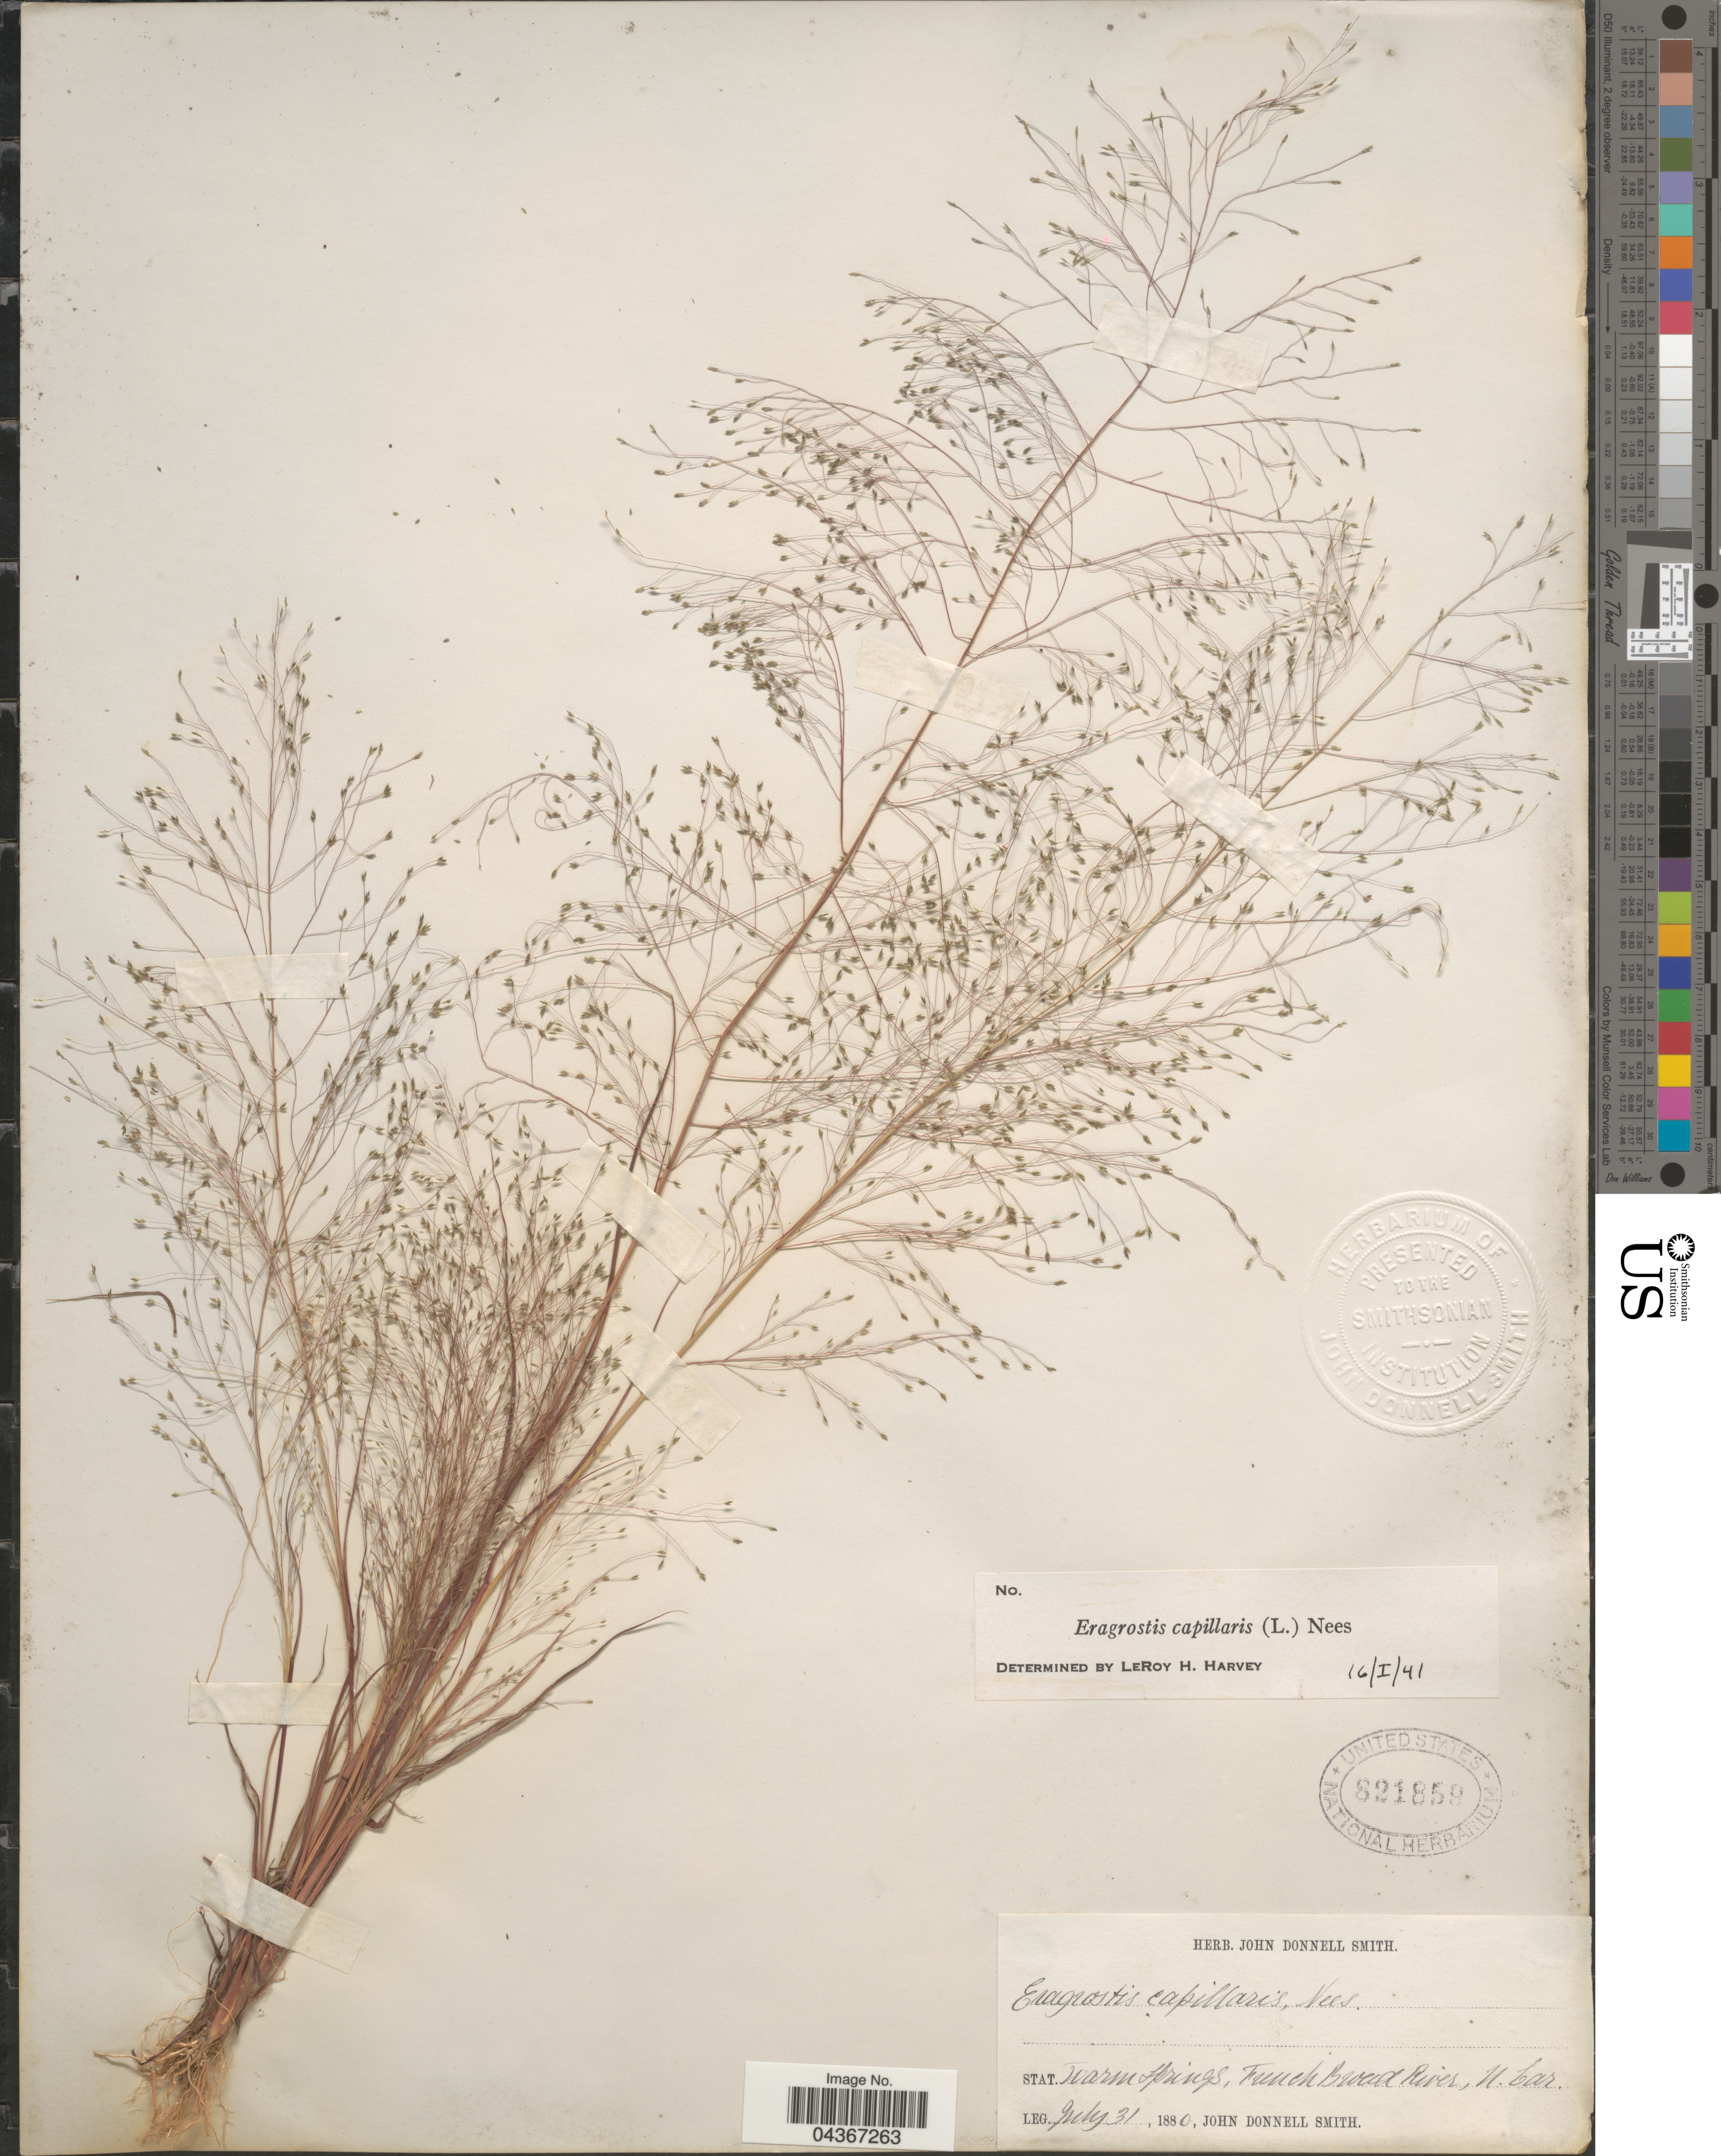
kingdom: Plantae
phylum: Tracheophyta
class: Liliopsida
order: Poales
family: Poaceae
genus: Eragrostis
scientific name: Eragrostis capillaris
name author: (L.) Nees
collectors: J. Donnell Smith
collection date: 1880-07-31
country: United States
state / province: North Carolina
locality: Stat. Warm Springs, French Broad River.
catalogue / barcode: US 821859